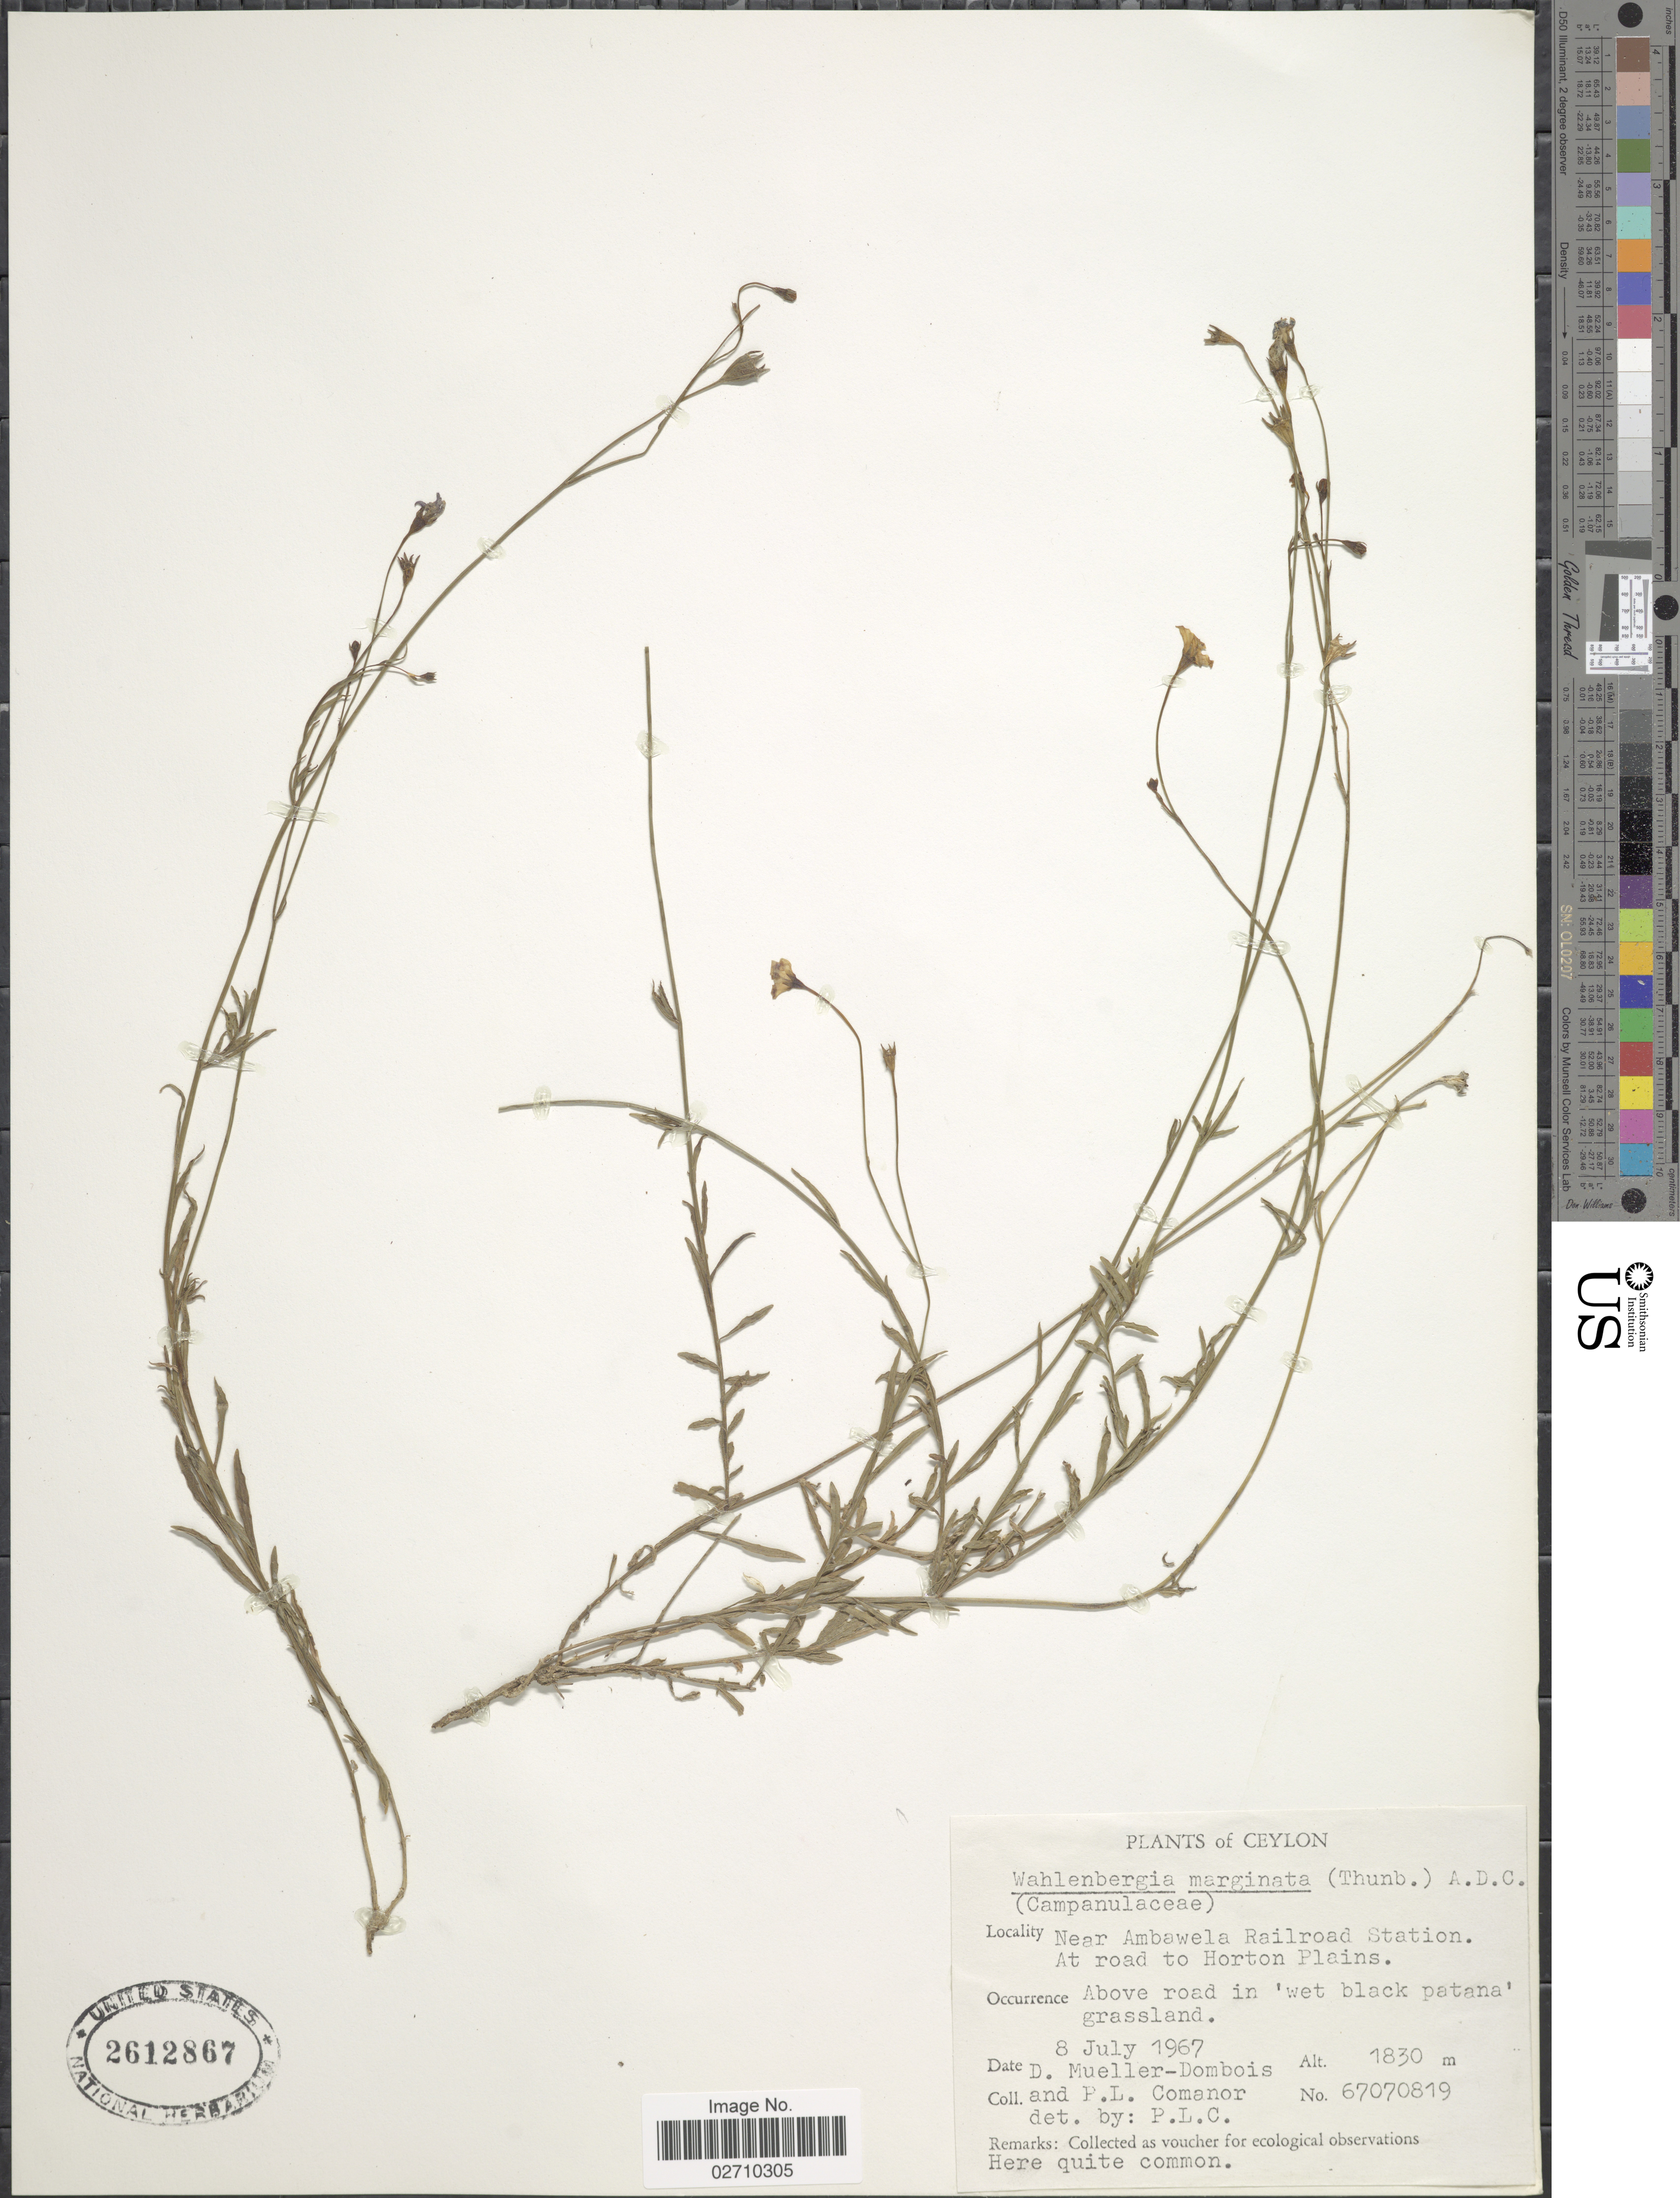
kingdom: Plantae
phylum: Tracheophyta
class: Magnoliopsida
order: Asterales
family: Campanulaceae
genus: Wahlenbergia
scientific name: Wahlenbergia marginata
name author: (Thunb.) A. DC.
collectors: D. Mueller-Dombois & P. Comanor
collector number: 67070819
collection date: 1967-07-08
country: Sri Lanka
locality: Ceylon. Bear Ambawela Railroad Station. At road to Horton Plains.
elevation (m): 1830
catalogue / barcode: US 2612867